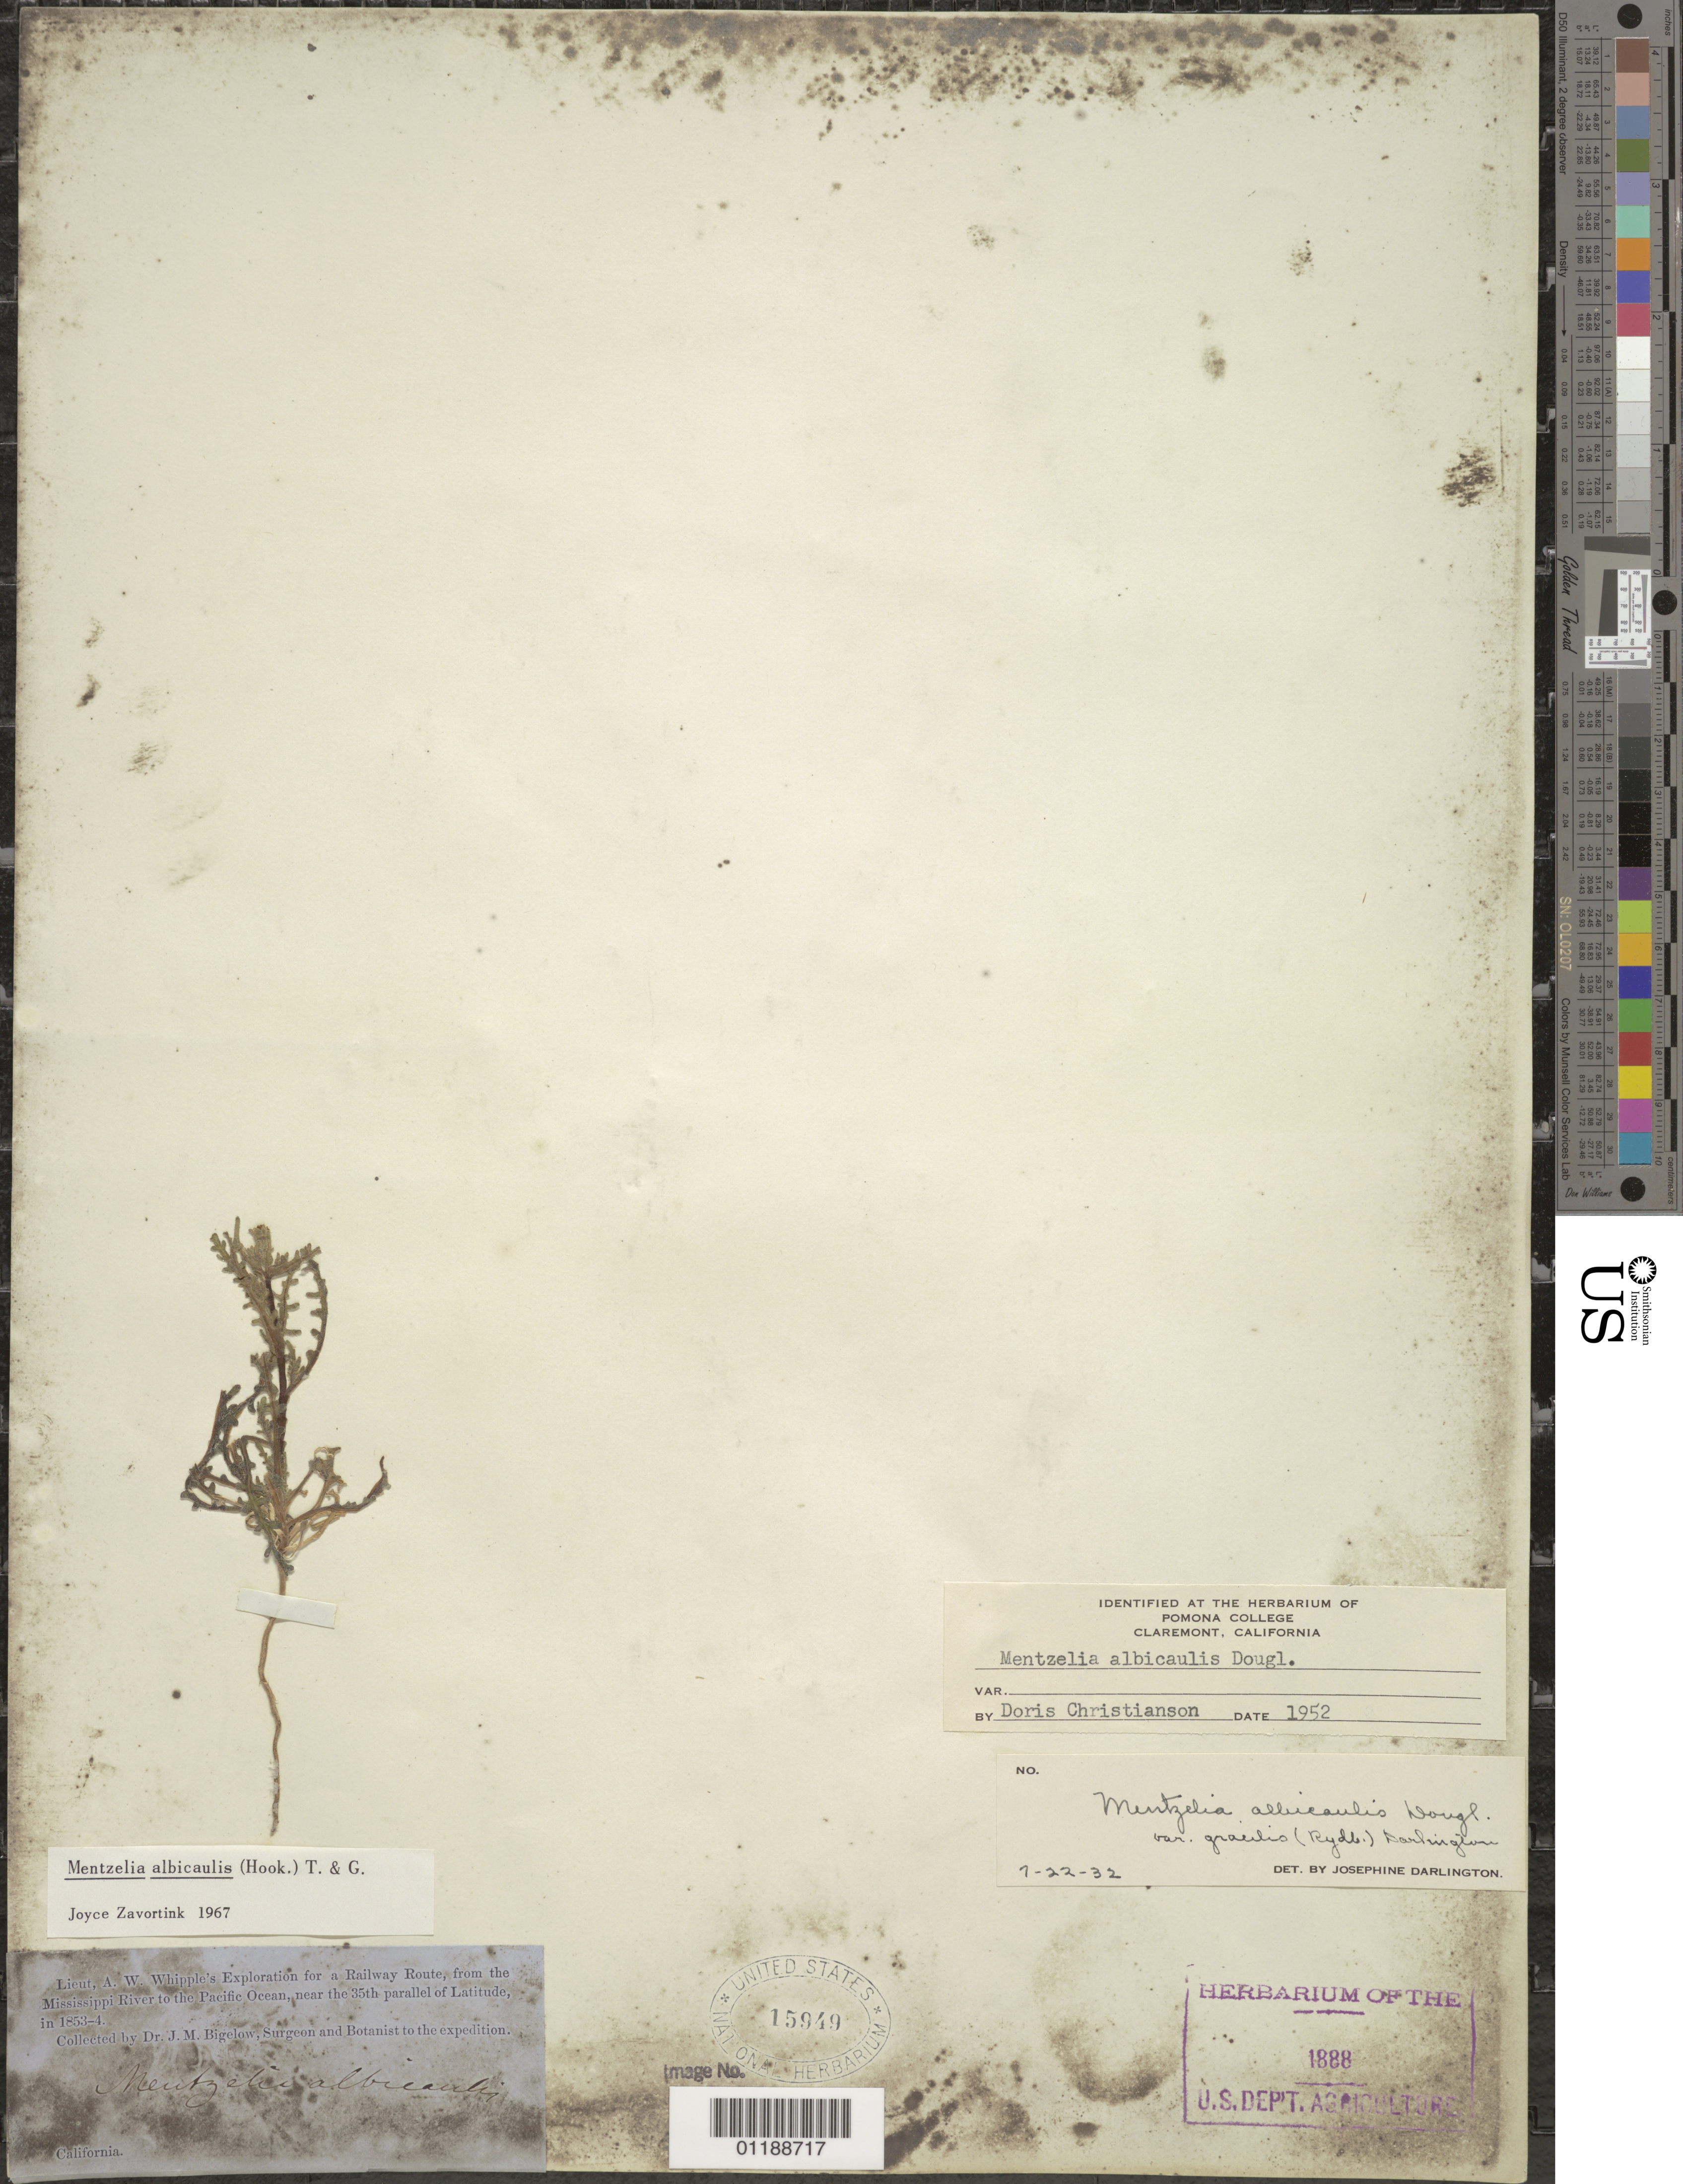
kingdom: Plantae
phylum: Tracheophyta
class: Magnoliopsida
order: Cornales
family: Loasaceae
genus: Mentzelia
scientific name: Mentzelia albicaulis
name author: (Douglas ex Hook.) Douglas ex Torr. & A. Gray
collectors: J. M. Bigelow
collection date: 1853/1854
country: United States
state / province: California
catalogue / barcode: US 15949